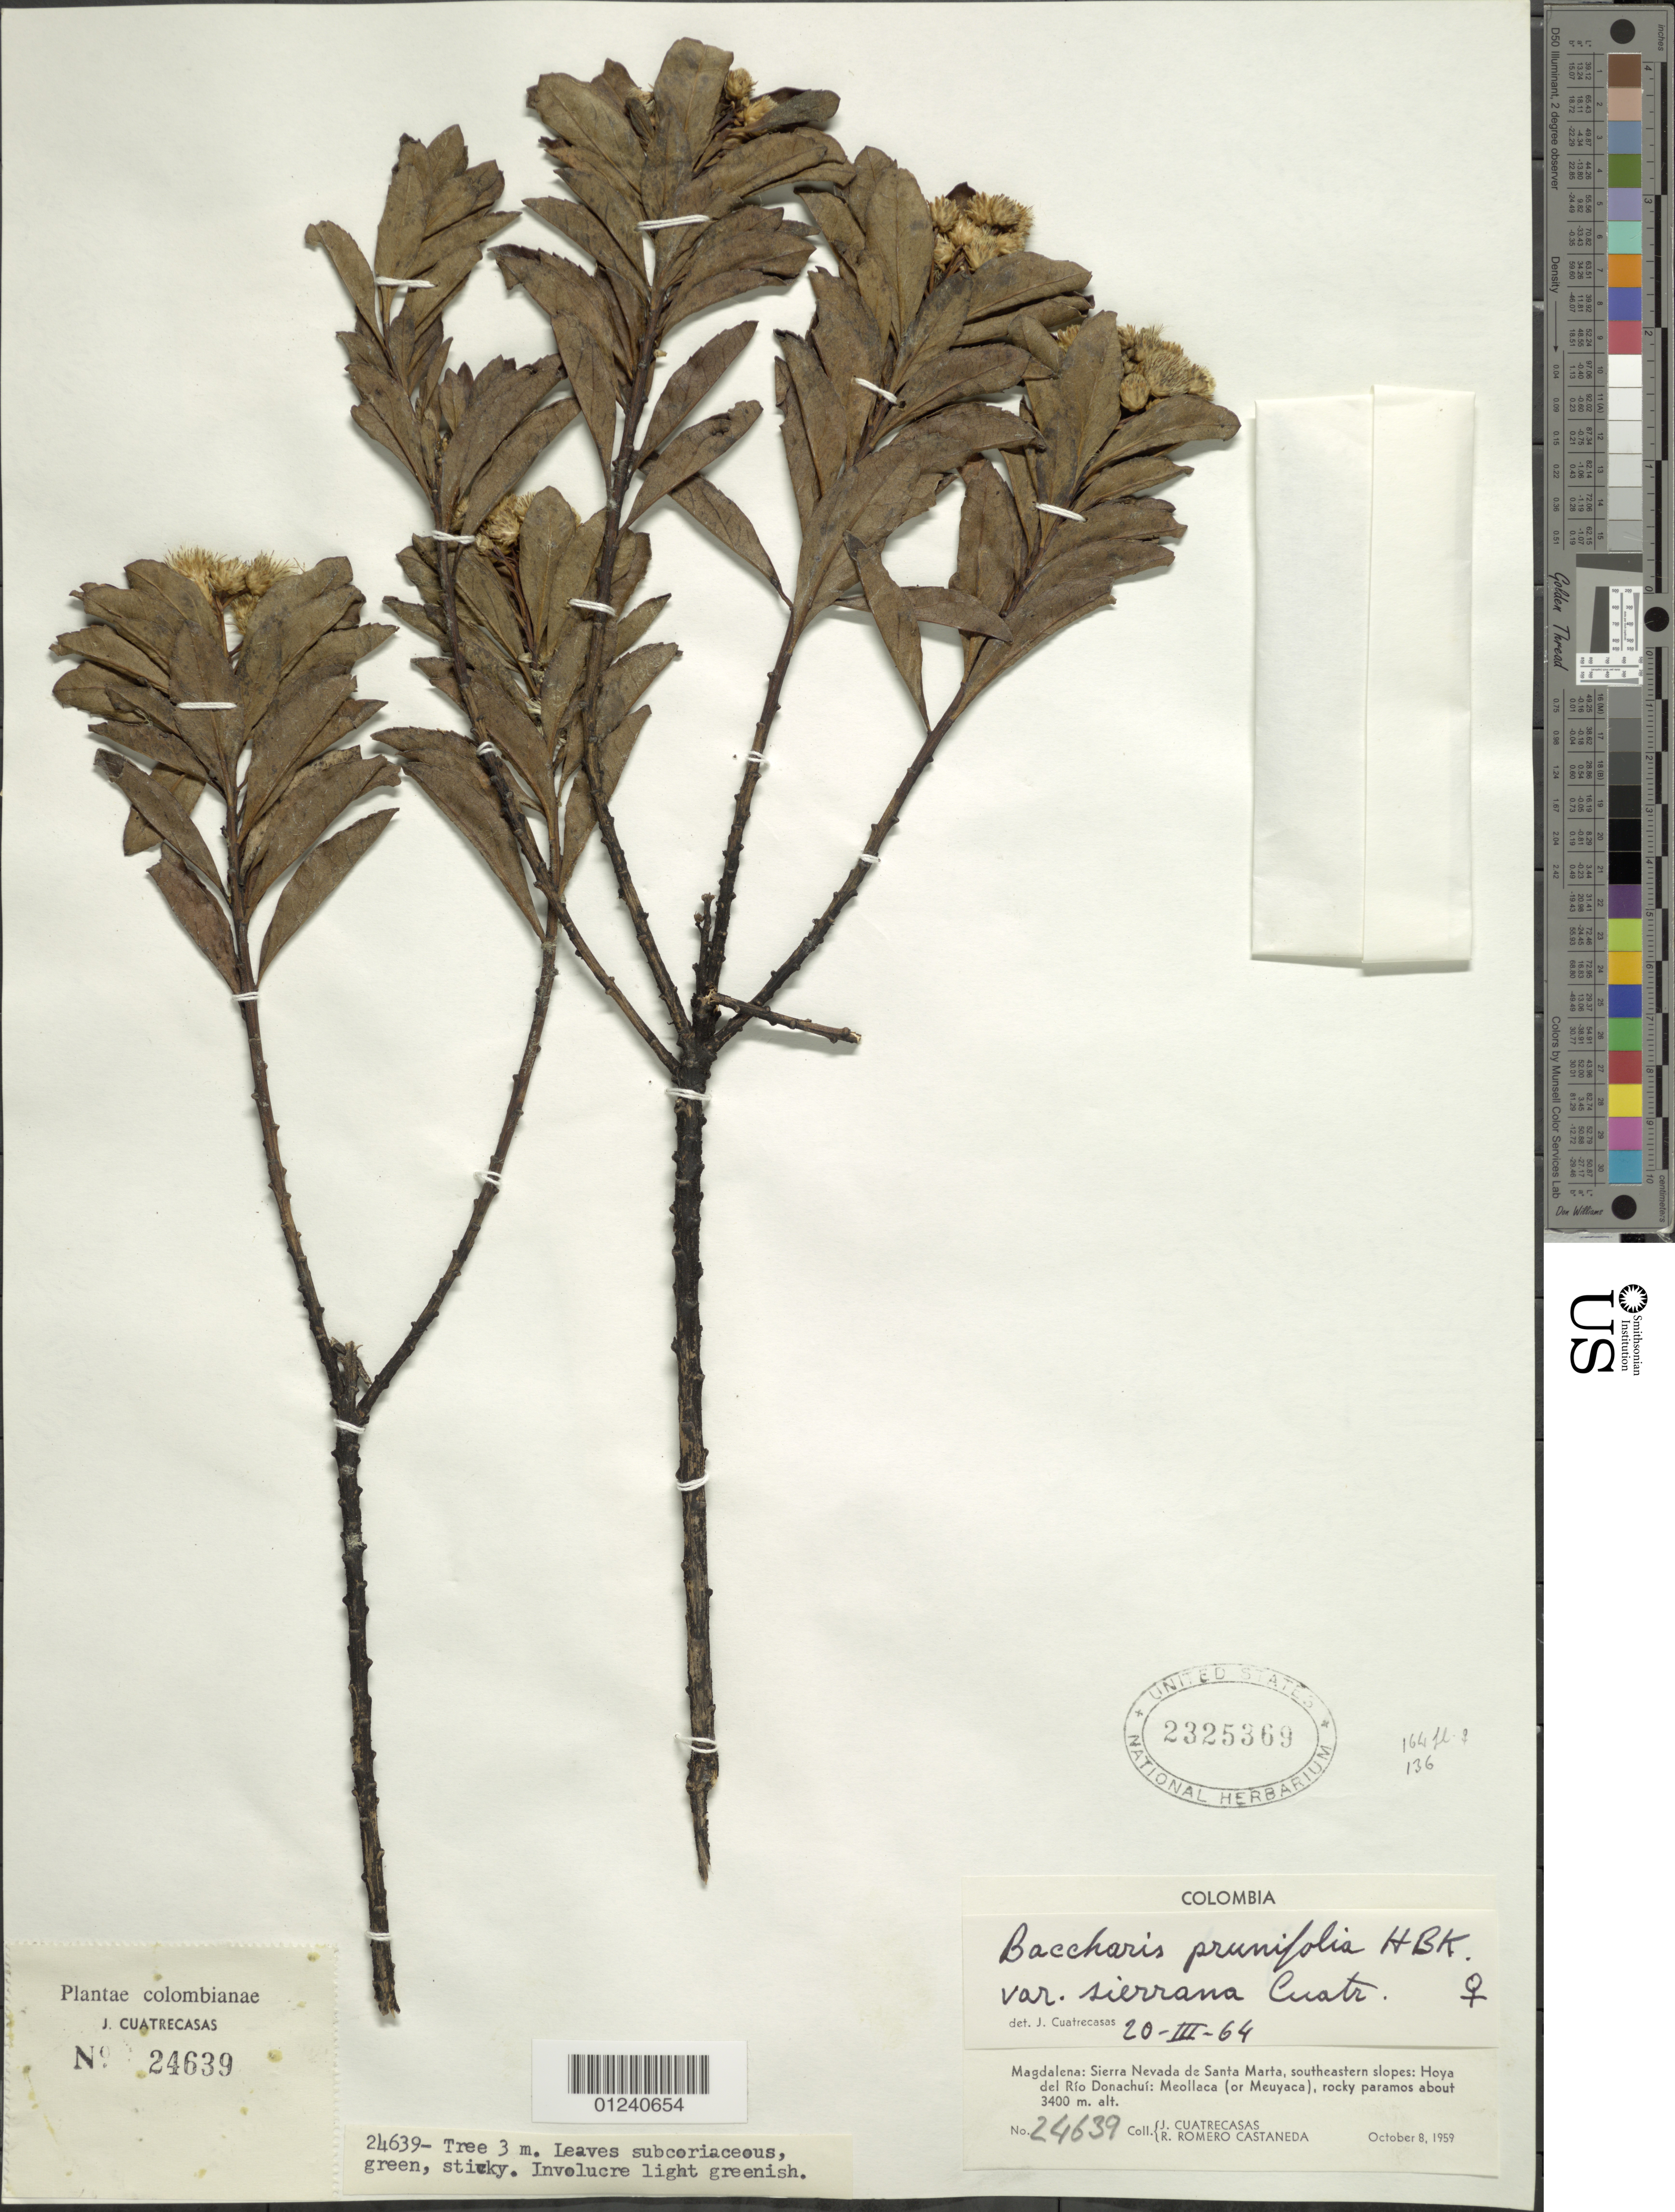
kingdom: Plantae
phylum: Tracheophyta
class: Magnoliopsida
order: Asterales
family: Asteraceae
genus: Baccharis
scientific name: Baccharis prunifolia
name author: Kunth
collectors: J. Cuatrecasas & R. Romero Castañeda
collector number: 24639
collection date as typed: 08 Oct 1959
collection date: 1959-10-08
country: Colombia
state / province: Magdalena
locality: Sierra Nevada de Santa Marta, southeastern slopes: Hoya Rio del Donachui: Meollaca (or Meuyaca)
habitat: rocky paramos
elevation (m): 3400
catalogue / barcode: US 2325369